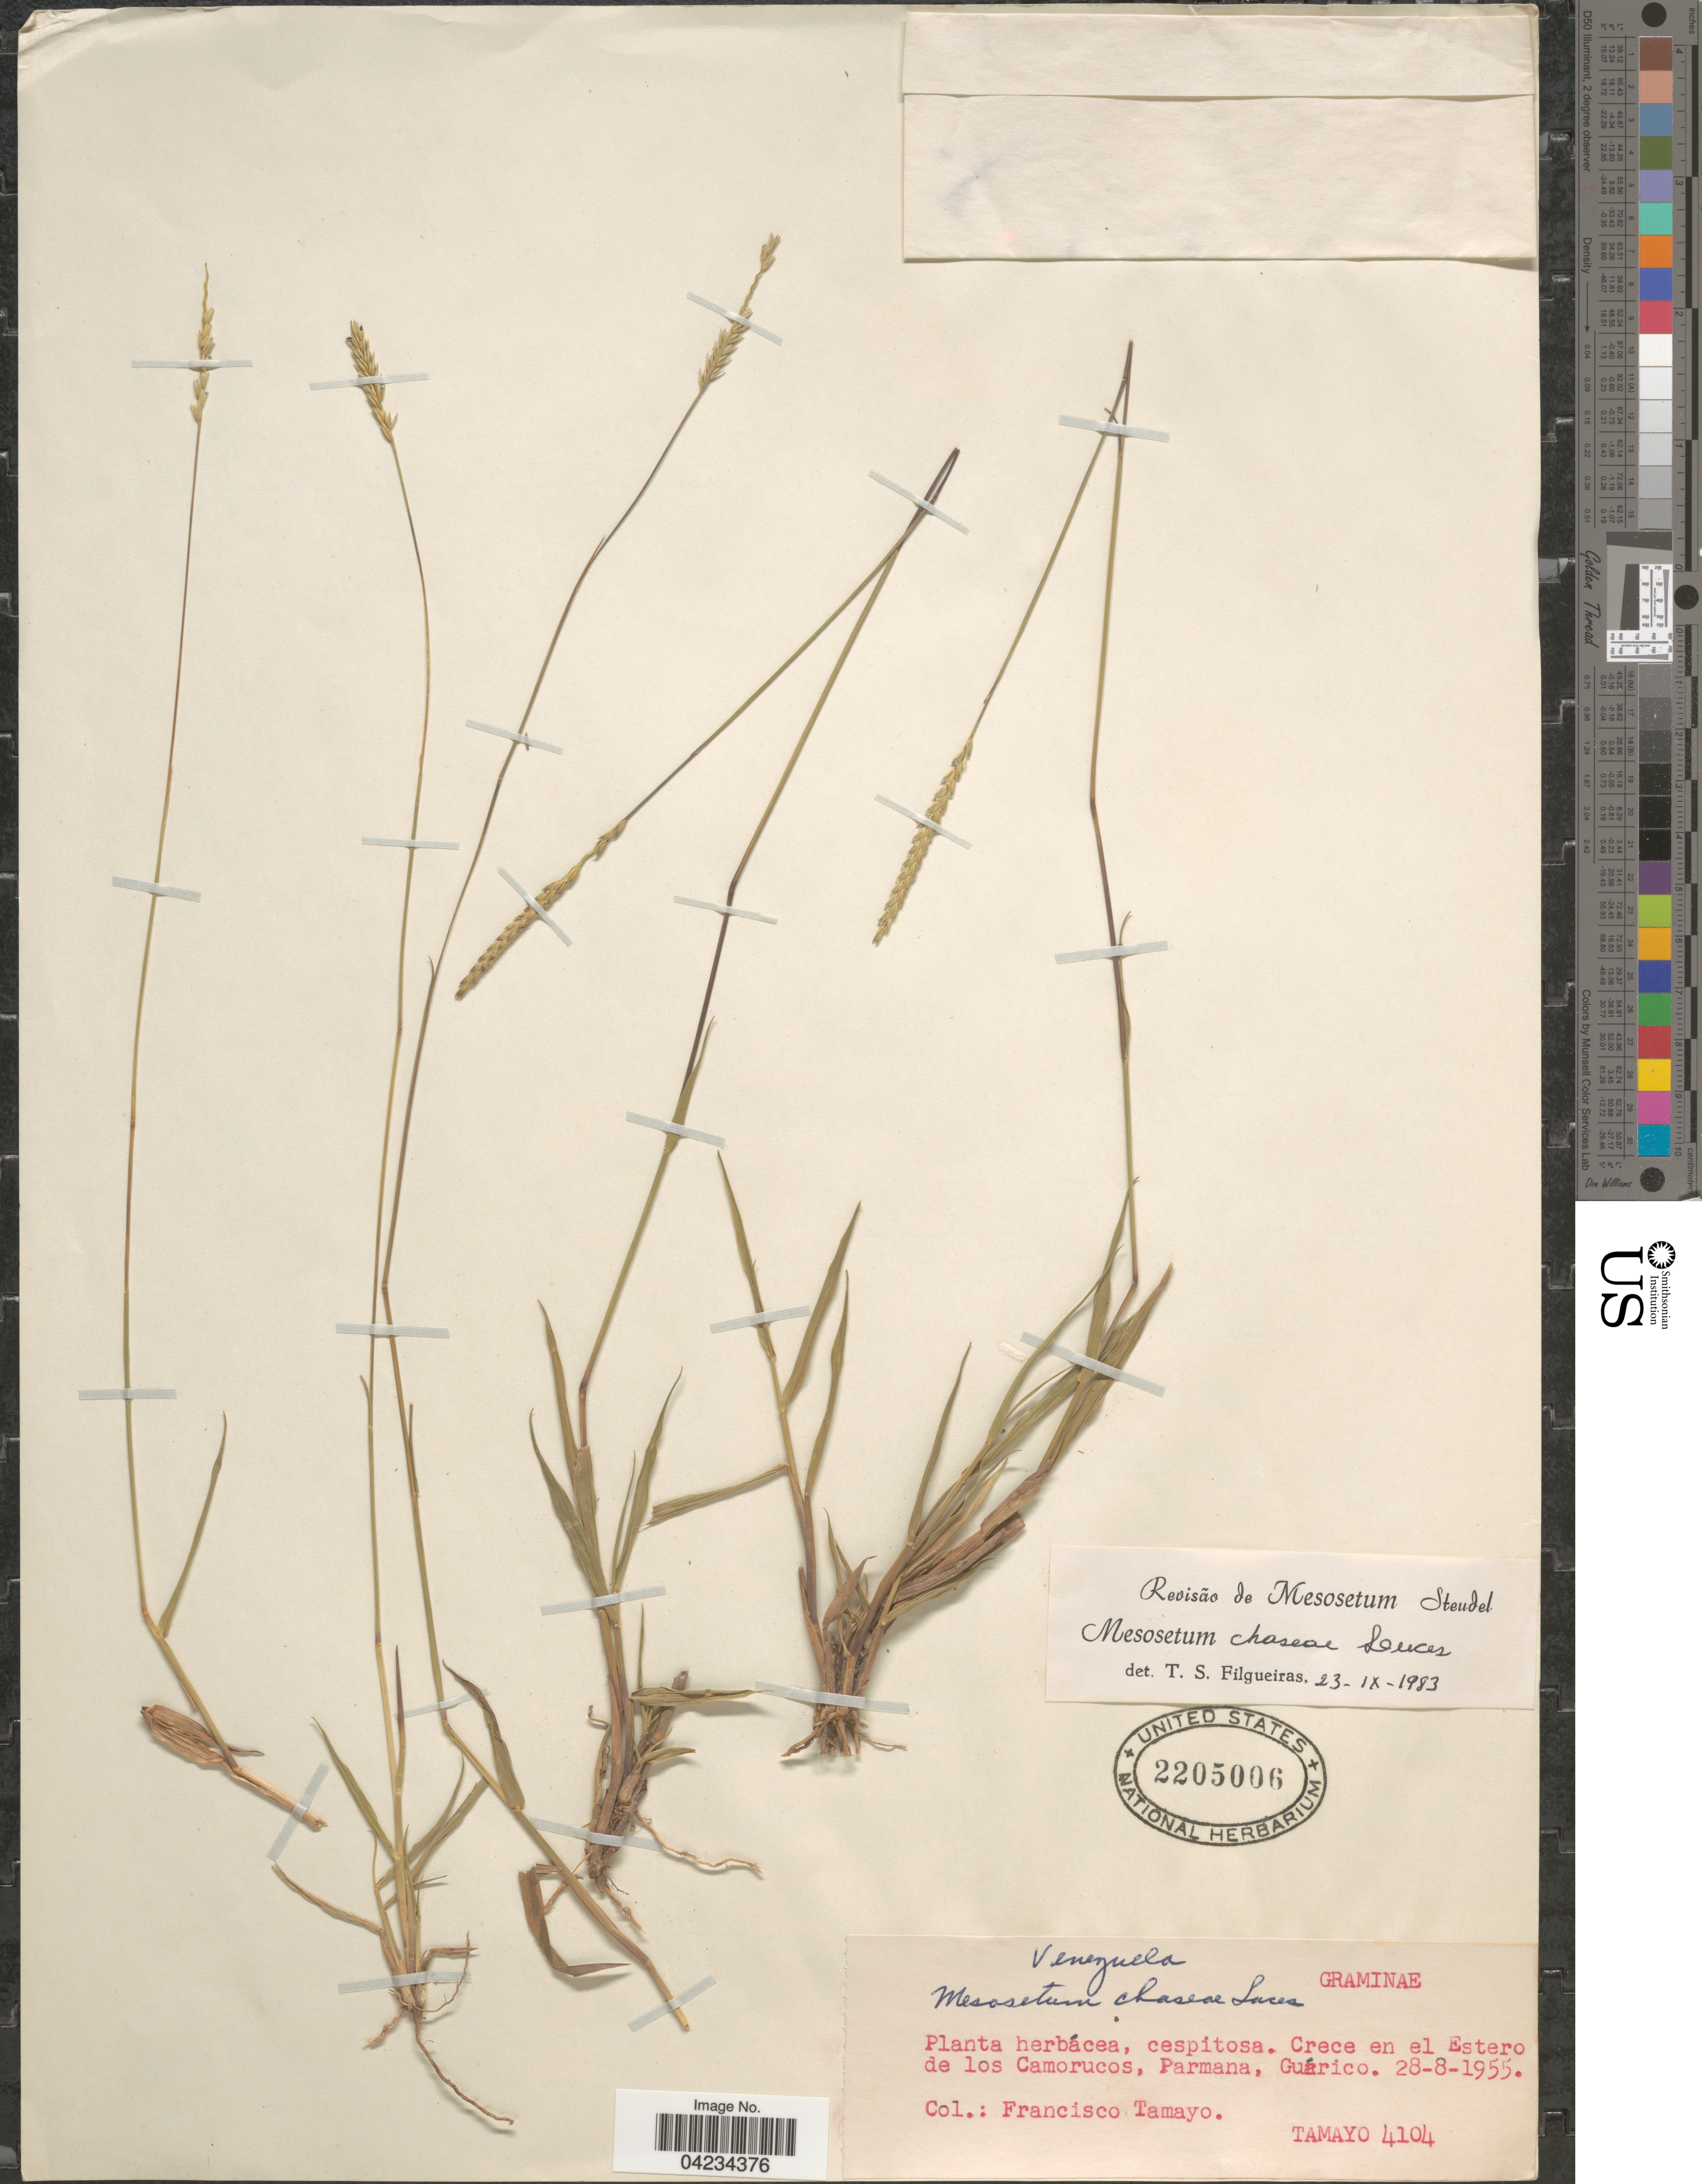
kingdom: Plantae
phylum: Tracheophyta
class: Liliopsida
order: Poales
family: Poaceae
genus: Mesosetum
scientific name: Mesosetum chaseae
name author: Luces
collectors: F. Tamayo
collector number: Tamayo 4104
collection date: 1955-08-28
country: Venezuela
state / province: Guarico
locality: Crece en el Estero de los Camorucos, Parmana.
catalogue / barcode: US 2205006